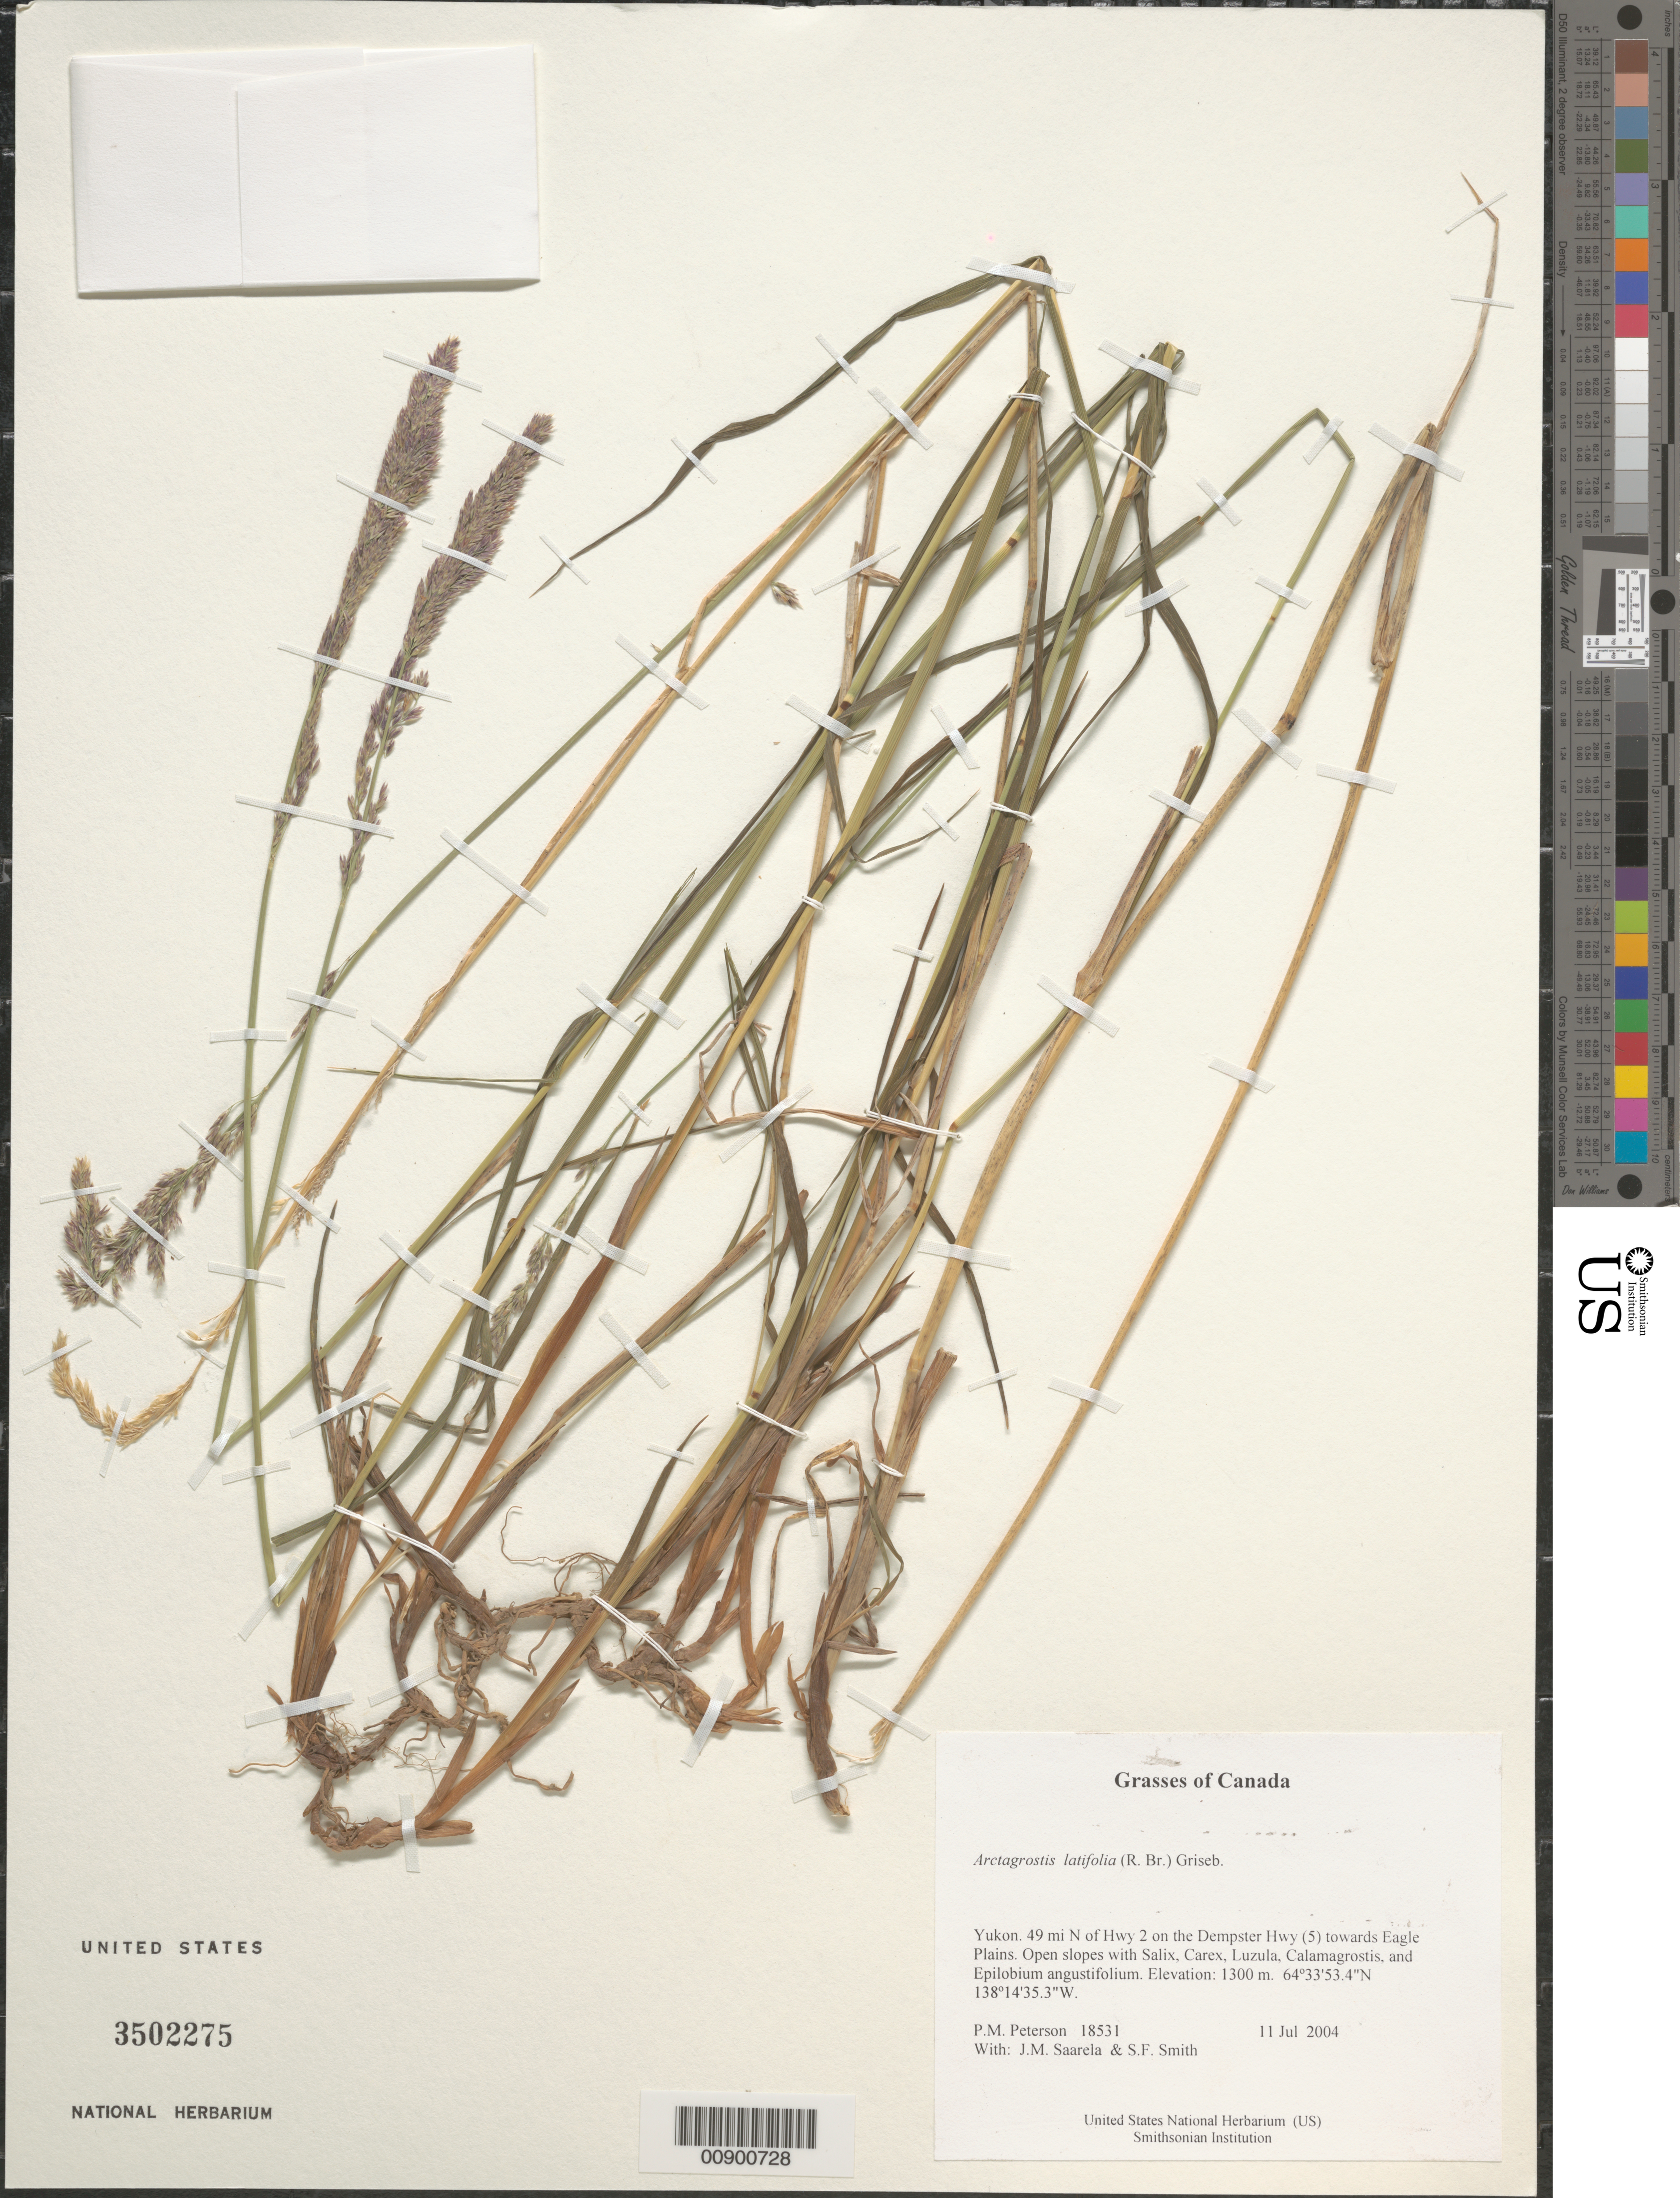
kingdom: Plantae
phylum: Tracheophyta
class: Liliopsida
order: Poales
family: Poaceae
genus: Arctagrostis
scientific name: Arctagrostis latifolia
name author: (R. Br.) Griseb.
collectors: P. M. Peterson, J. Saarela & S.F. Smith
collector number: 18531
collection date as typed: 11 Jul 2004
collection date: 2004-07-11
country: Canada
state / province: Yukon Territory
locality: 49 mi N of Hwy 2 on the Dempster Hwy (5) towards Eagle Plains. Open slopes with Salix, Carex, Luzula, Calamagrostis, and Epilobium angustifolium.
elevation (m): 1300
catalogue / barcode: US 3502275